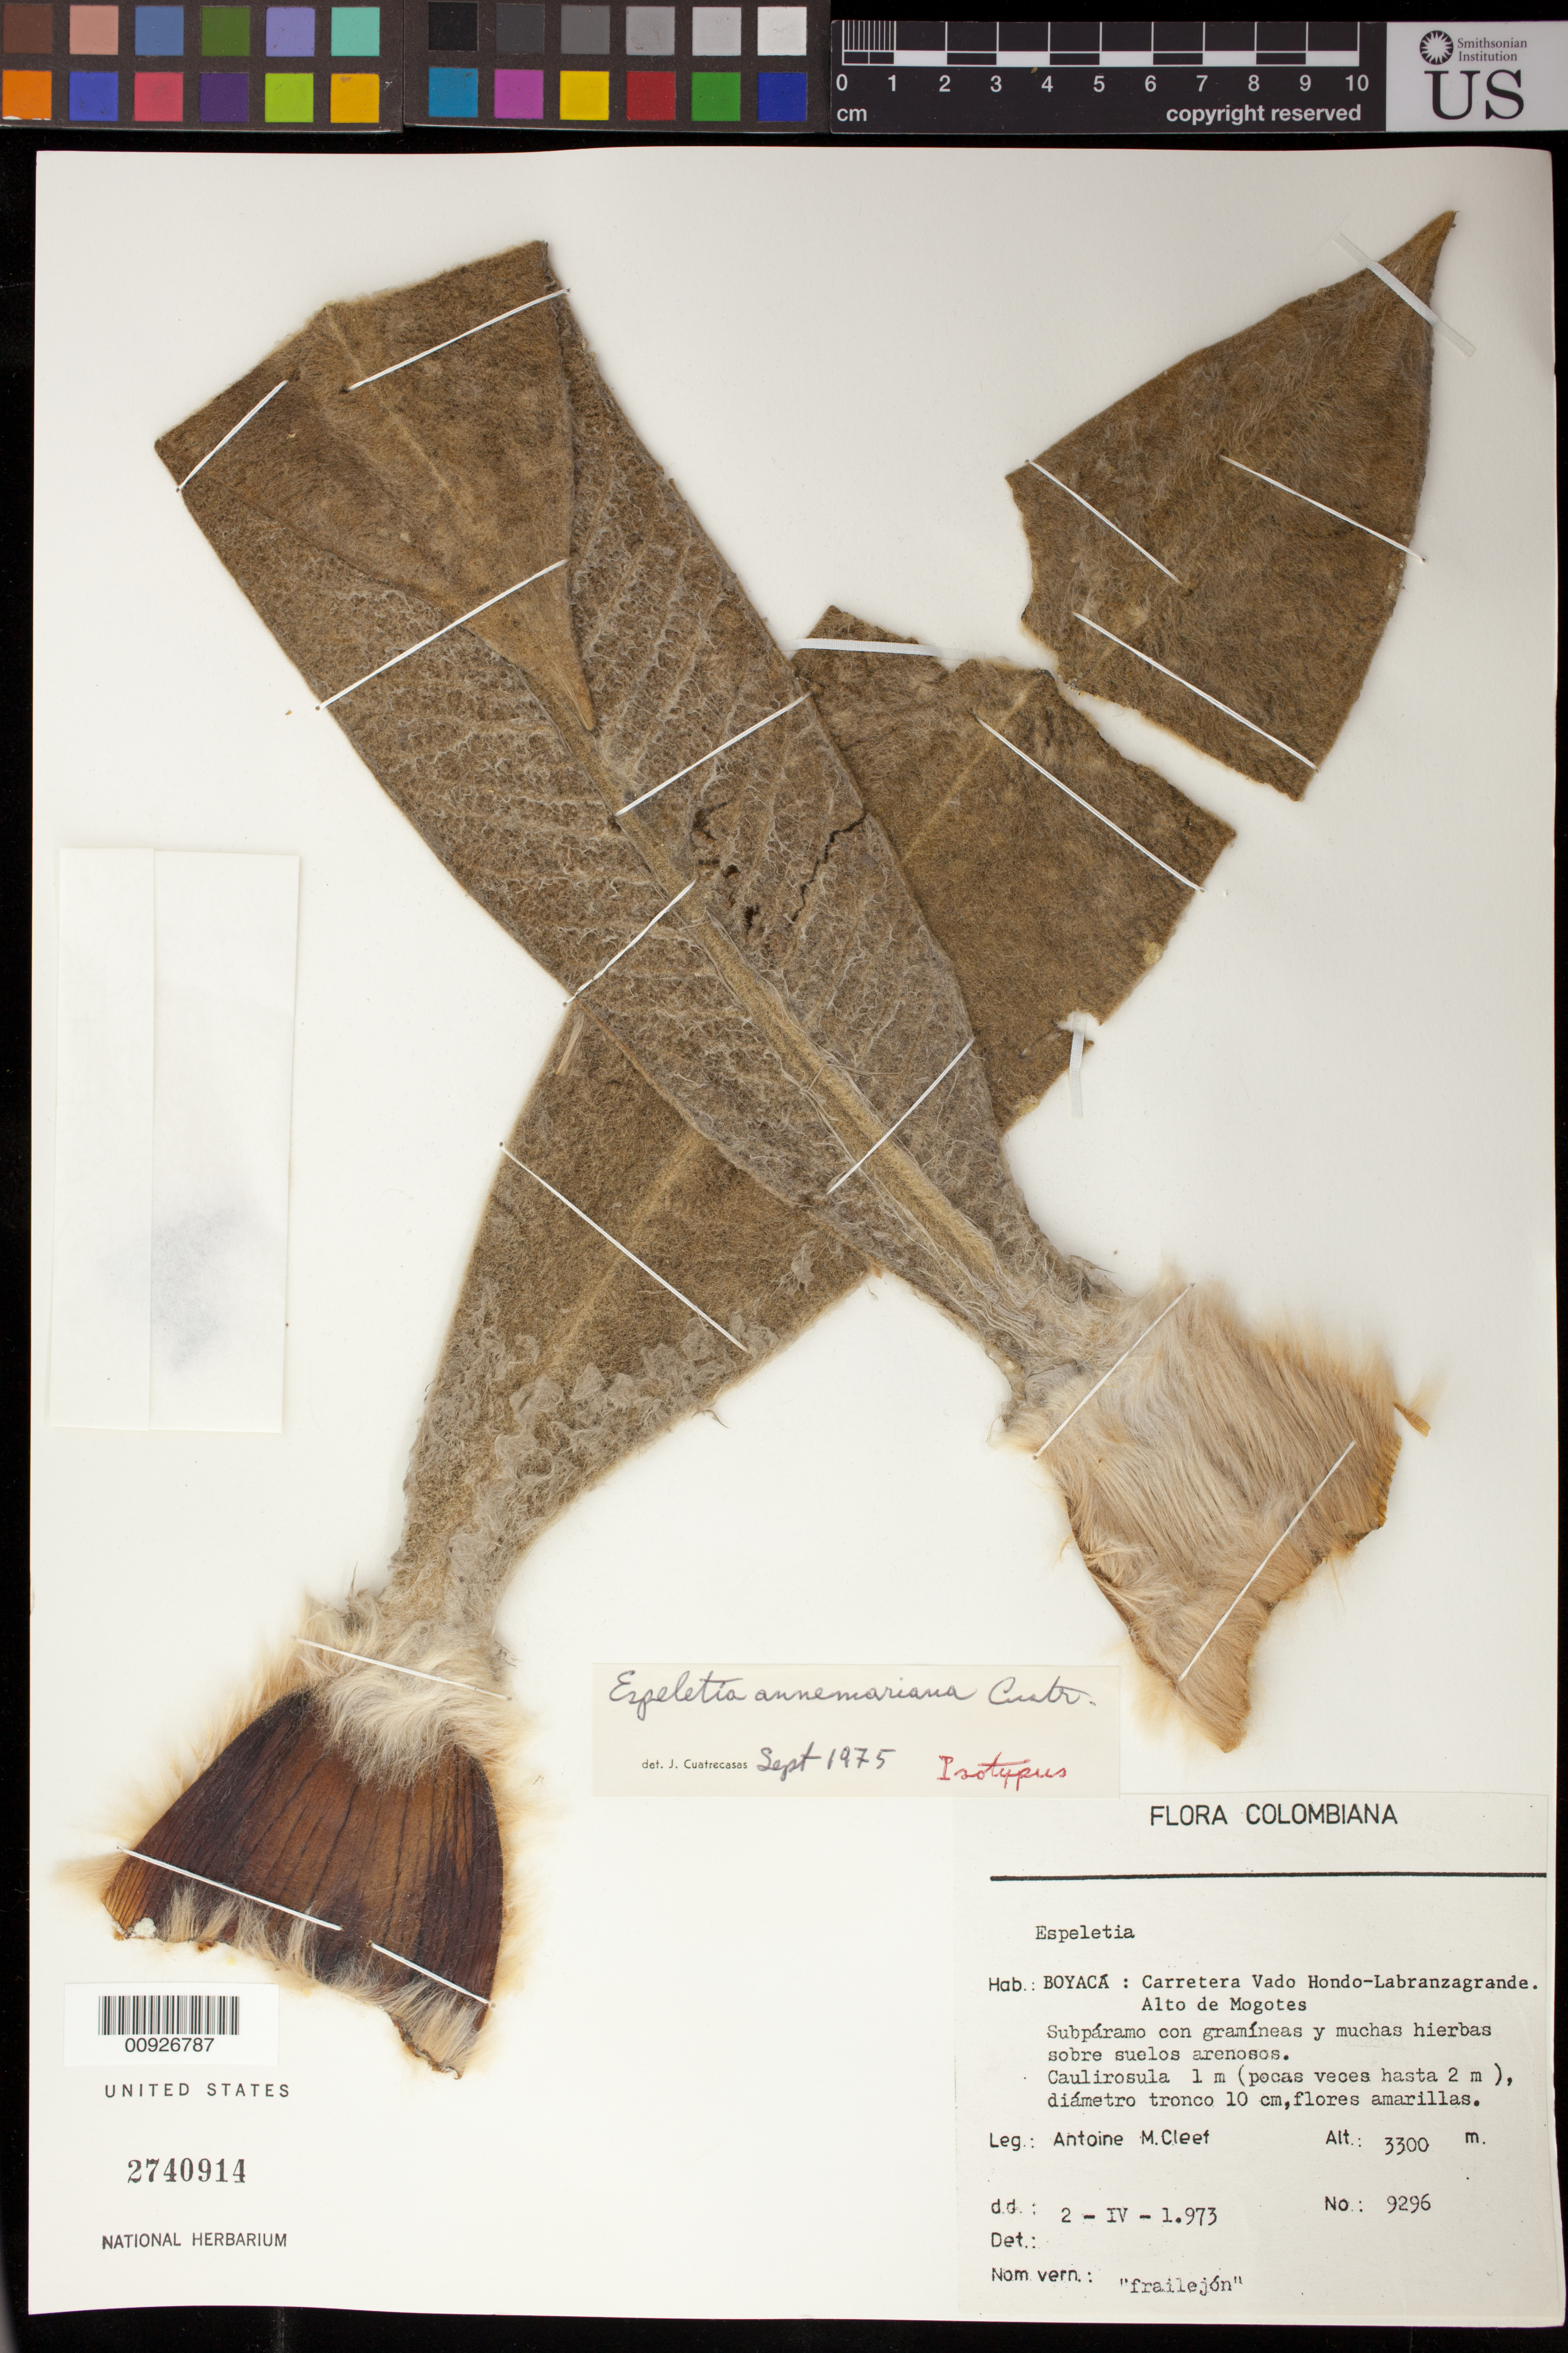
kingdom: Plantae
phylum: Tracheophyta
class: Magnoliopsida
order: Asterales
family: Asteraceae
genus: Espeletia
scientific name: Espeletia annemariana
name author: Cuatrec.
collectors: A. M. Cleef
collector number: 9296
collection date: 1973-04-02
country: Colombia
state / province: Boyacá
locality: Carretera Vado Hondo-Labranzagrande. Alto de Mogotes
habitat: Subpáramo con gramíneas y muchas hierbas sobre suelos arenosos.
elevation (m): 3300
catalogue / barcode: US 2740914